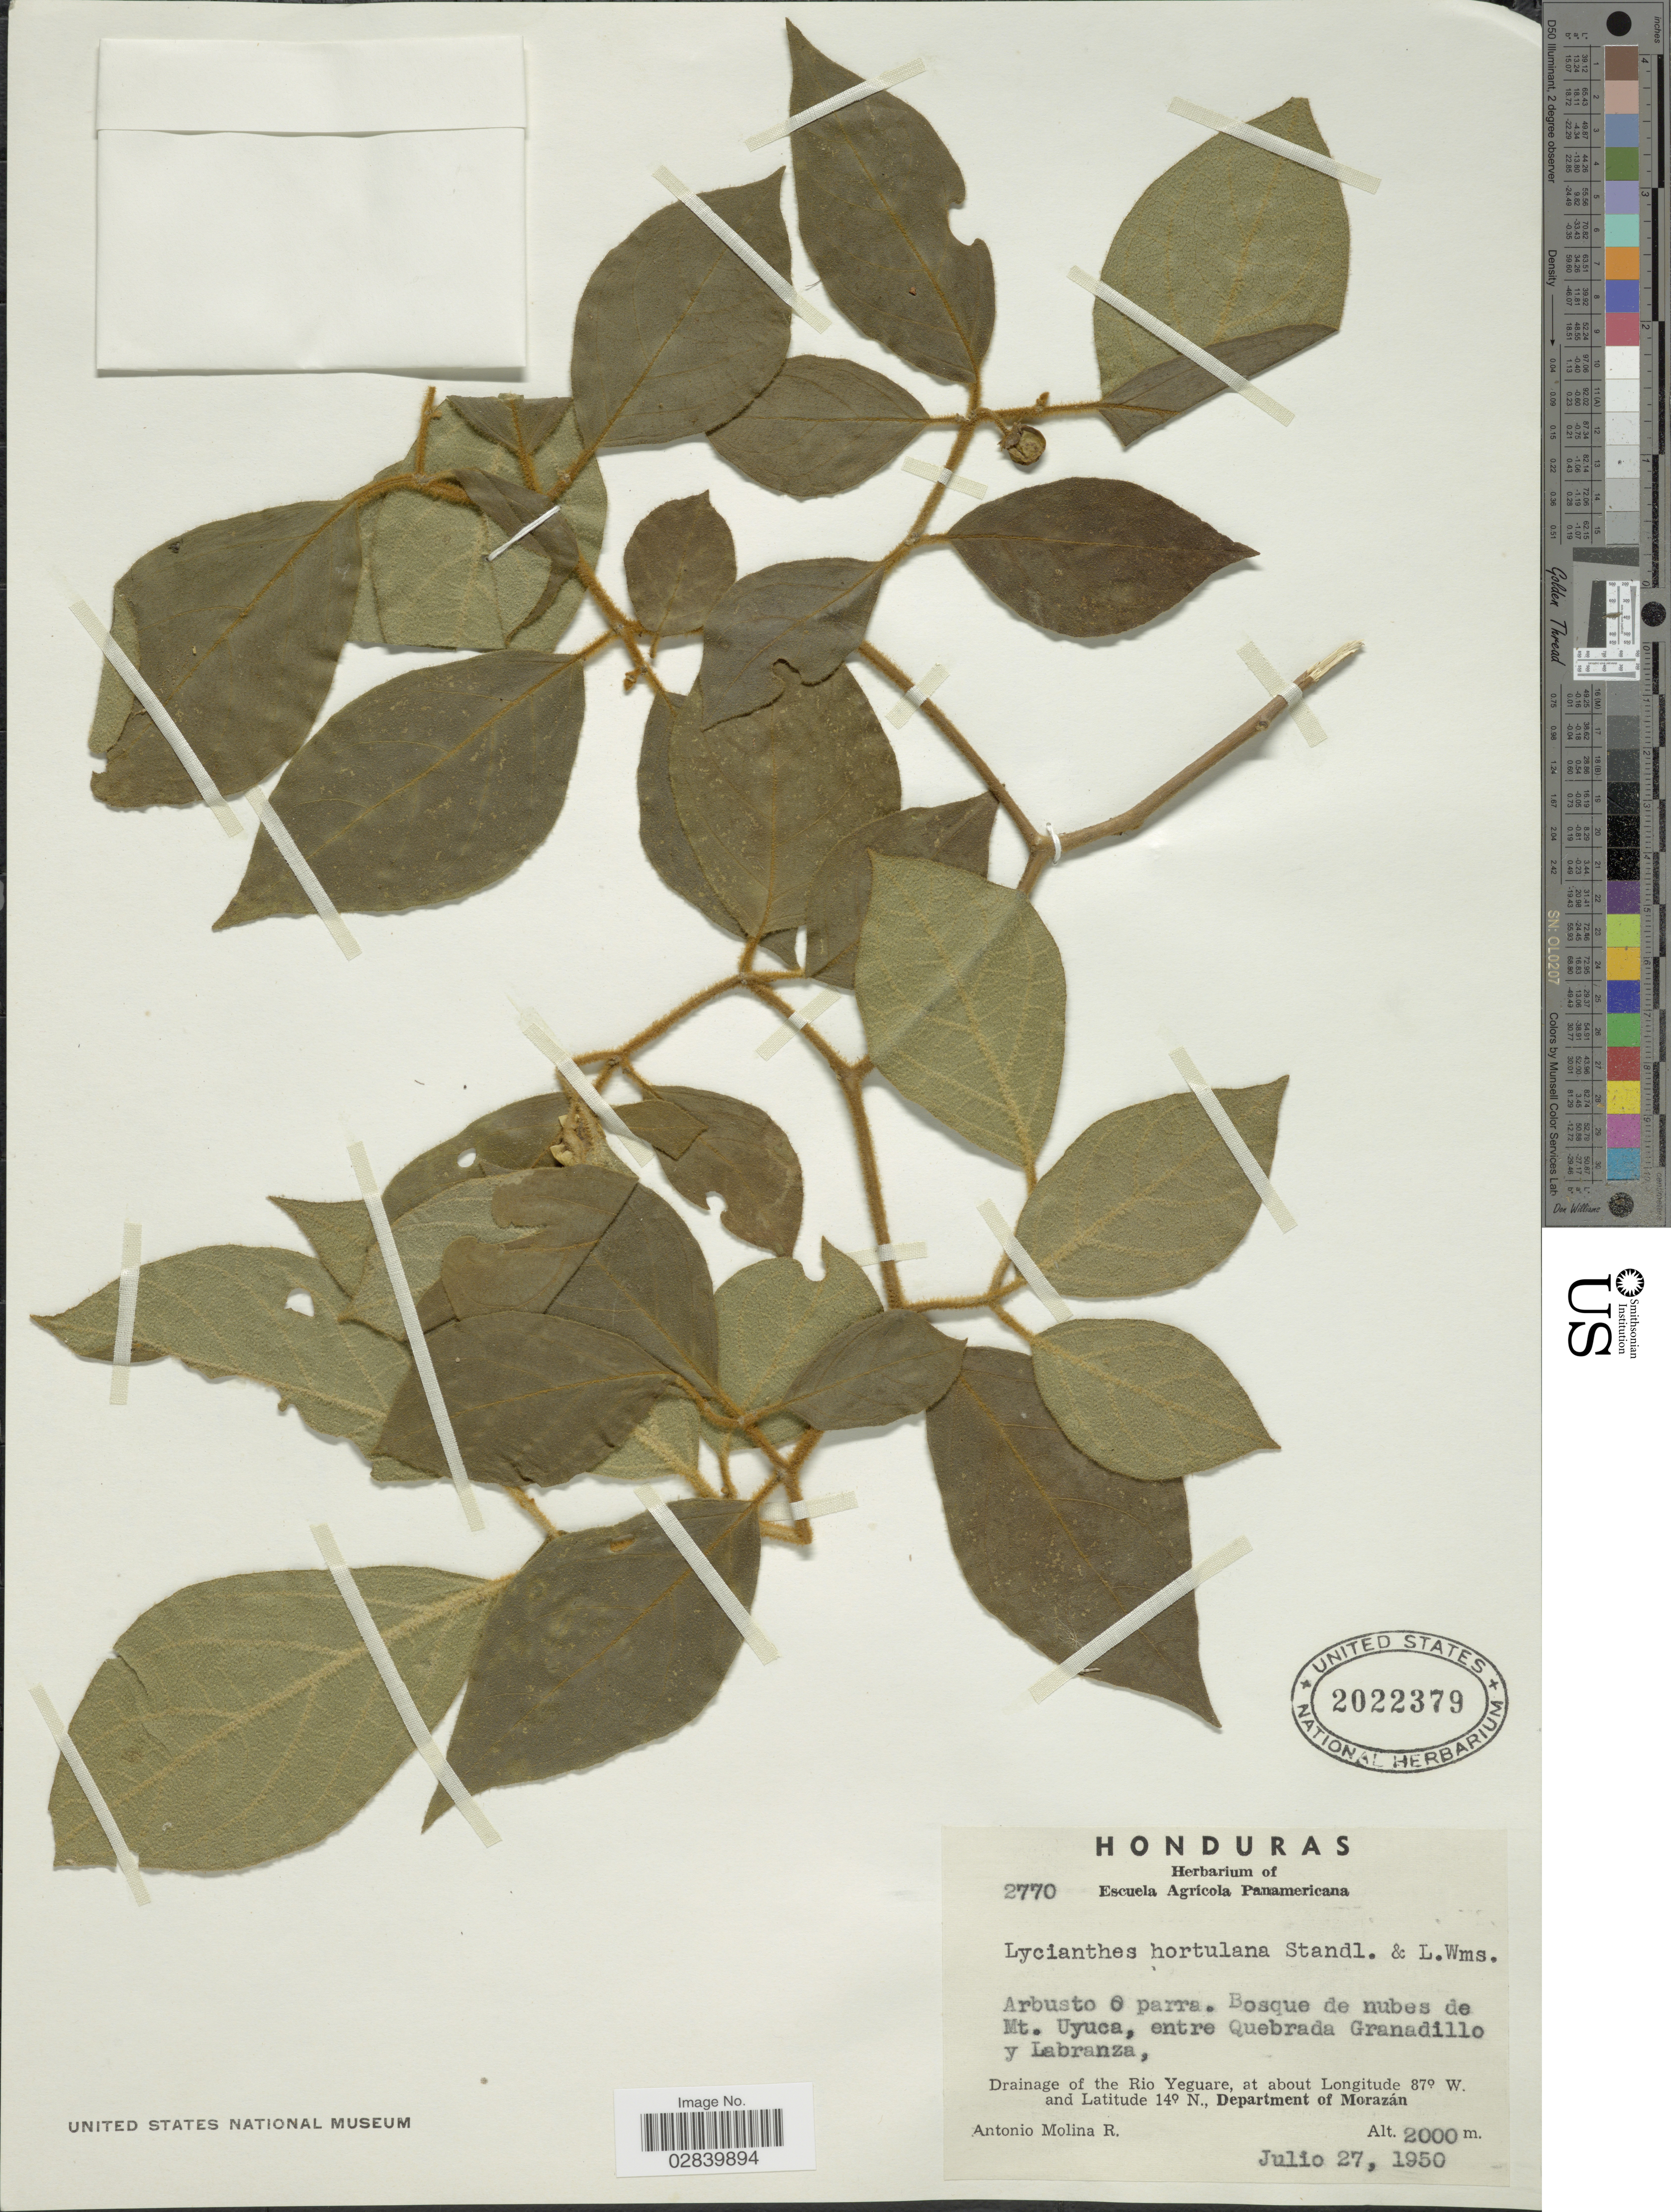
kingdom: Plantae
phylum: Tracheophyta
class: Magnoliopsida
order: Solanales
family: Solanaceae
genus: Lycianthes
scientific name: Lycianthes hortulana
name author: Standl. & L.O. Williams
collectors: A. Molina R.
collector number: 2770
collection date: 1950-07-27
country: Honduras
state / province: Fco. Morazán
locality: Bosque de nubes de Mt. Uyuca, entre Quebrada Granadillo y Labranza, Drainage of the Rio Yeguare, Department of Morazán.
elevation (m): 2000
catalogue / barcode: US 2022379